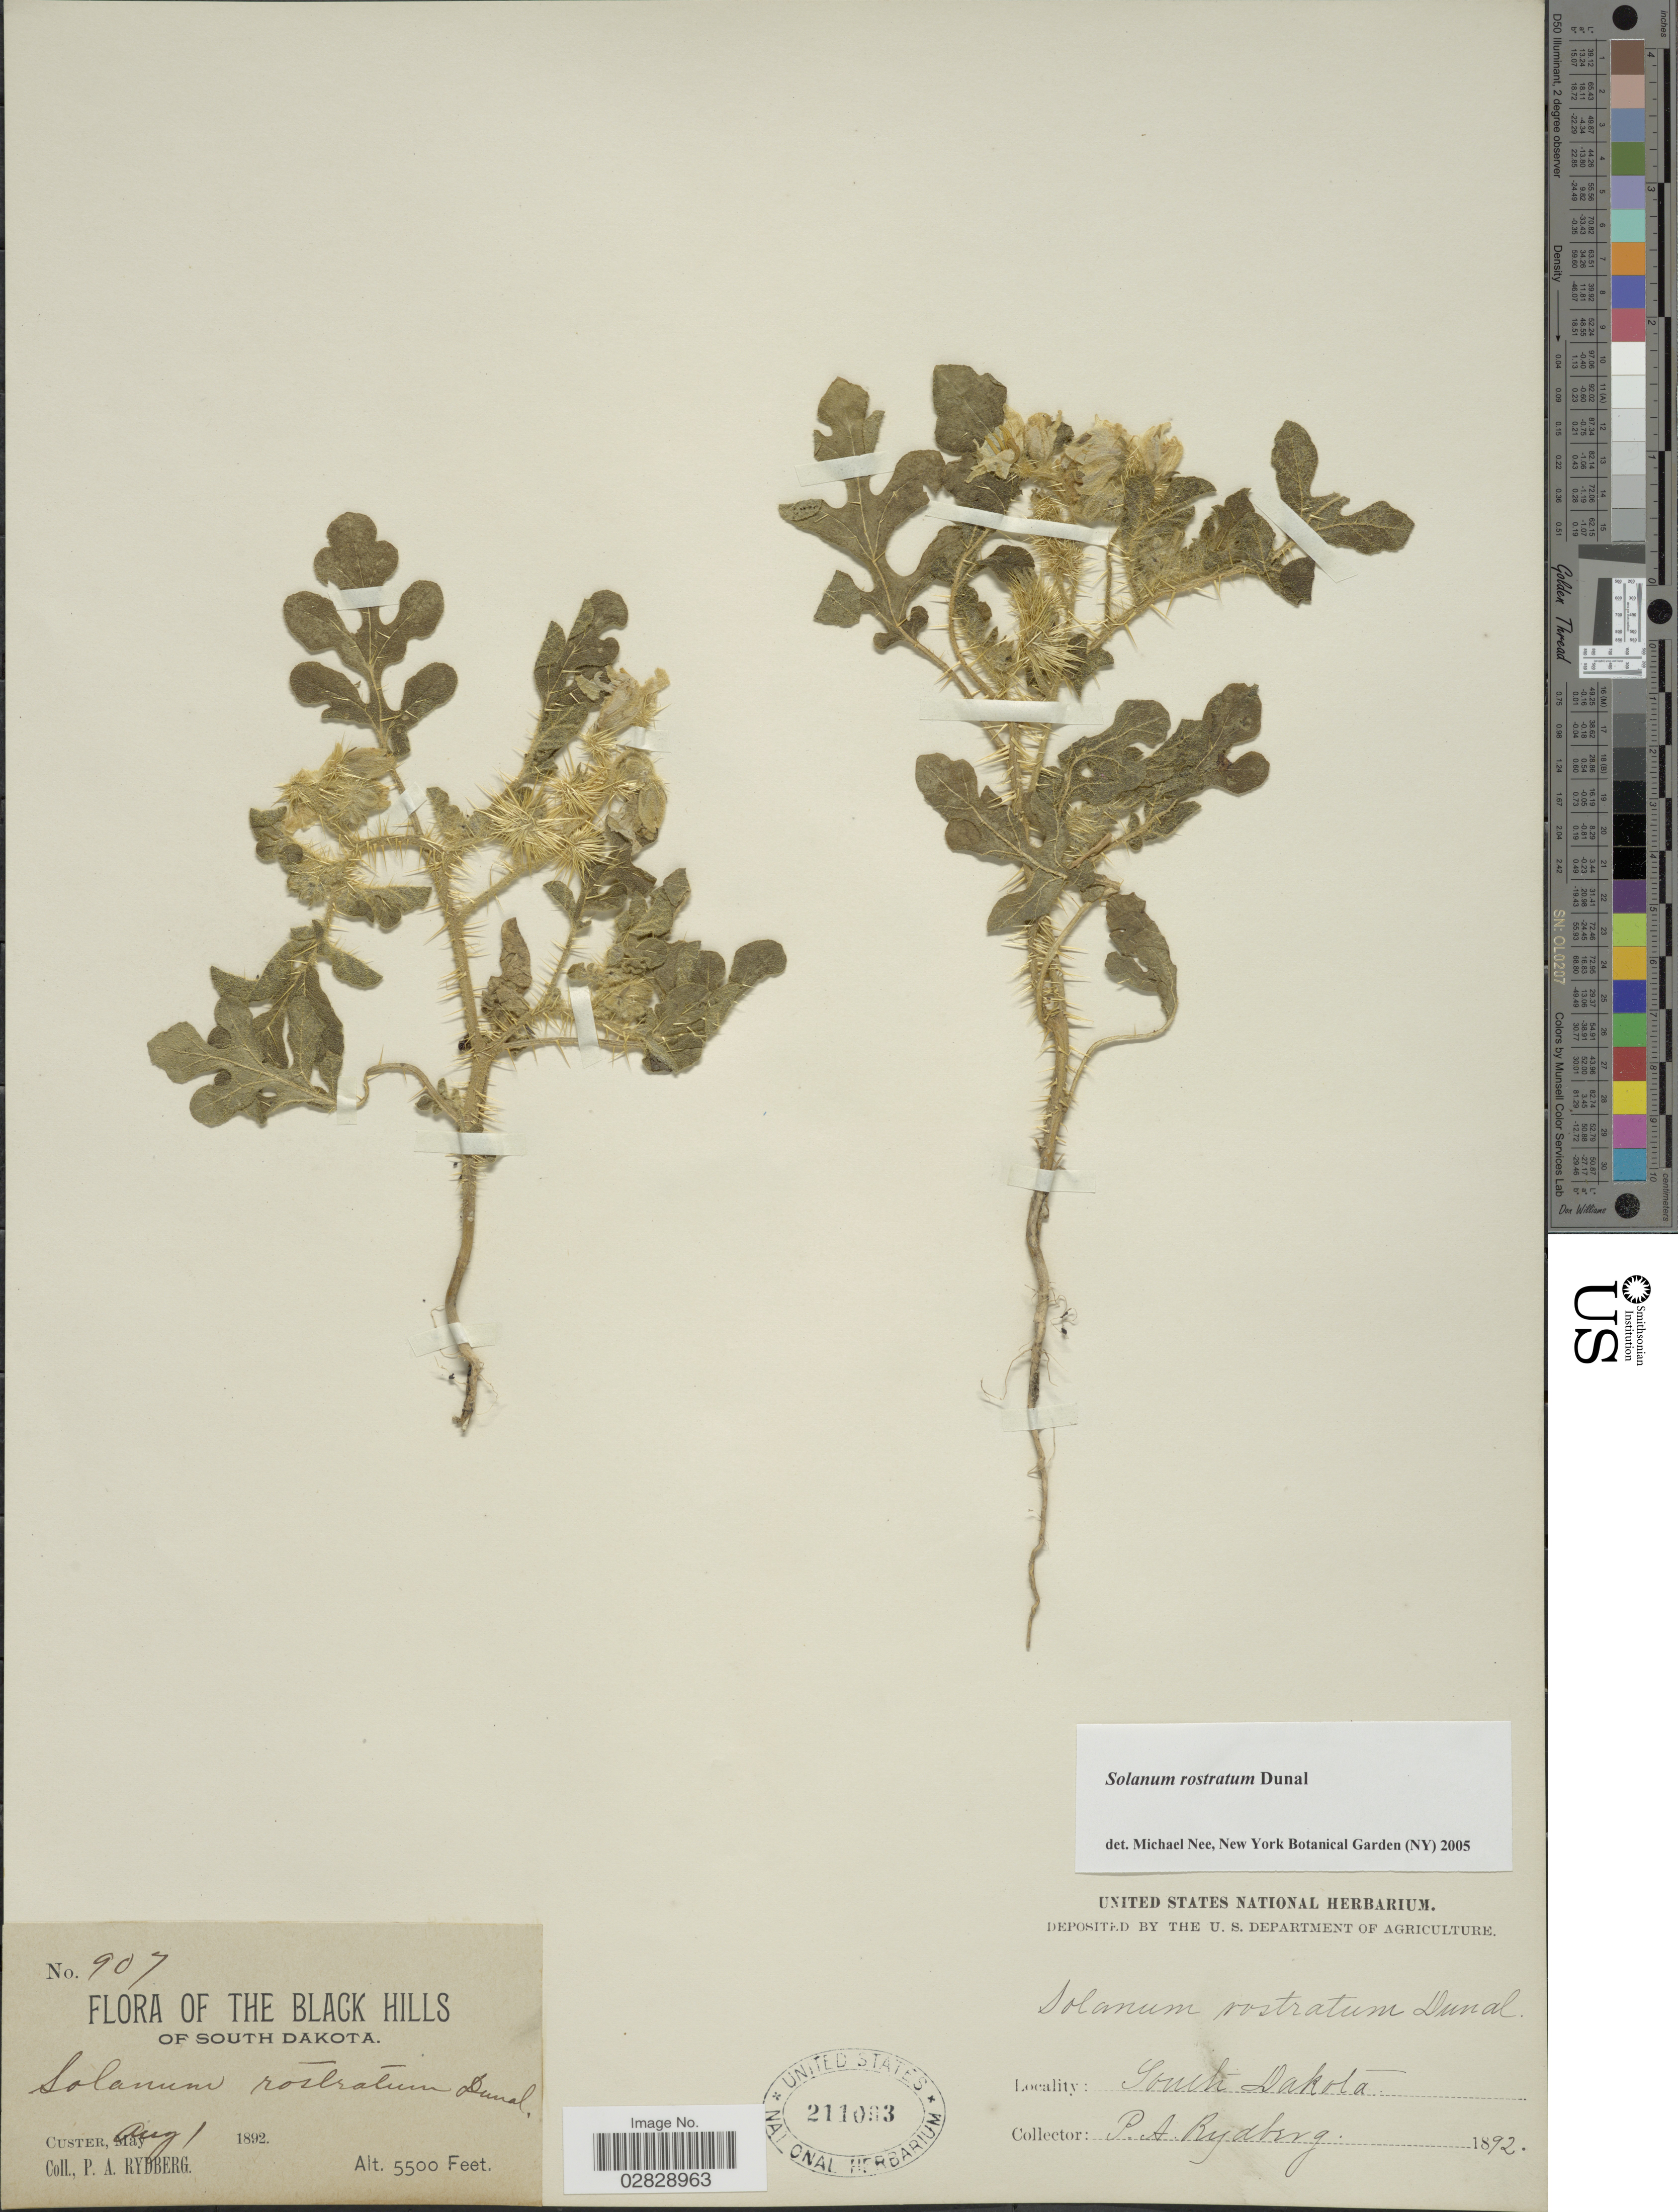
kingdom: Plantae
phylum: Tracheophyta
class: Magnoliopsida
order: Solanales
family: Solanaceae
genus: Solanum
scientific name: Solanum rostratum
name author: Dunal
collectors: P. A. Rydberg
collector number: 907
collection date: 1892-08-01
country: United States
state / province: South Dakota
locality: Black Hills. Custer.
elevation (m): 1676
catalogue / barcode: US 211093